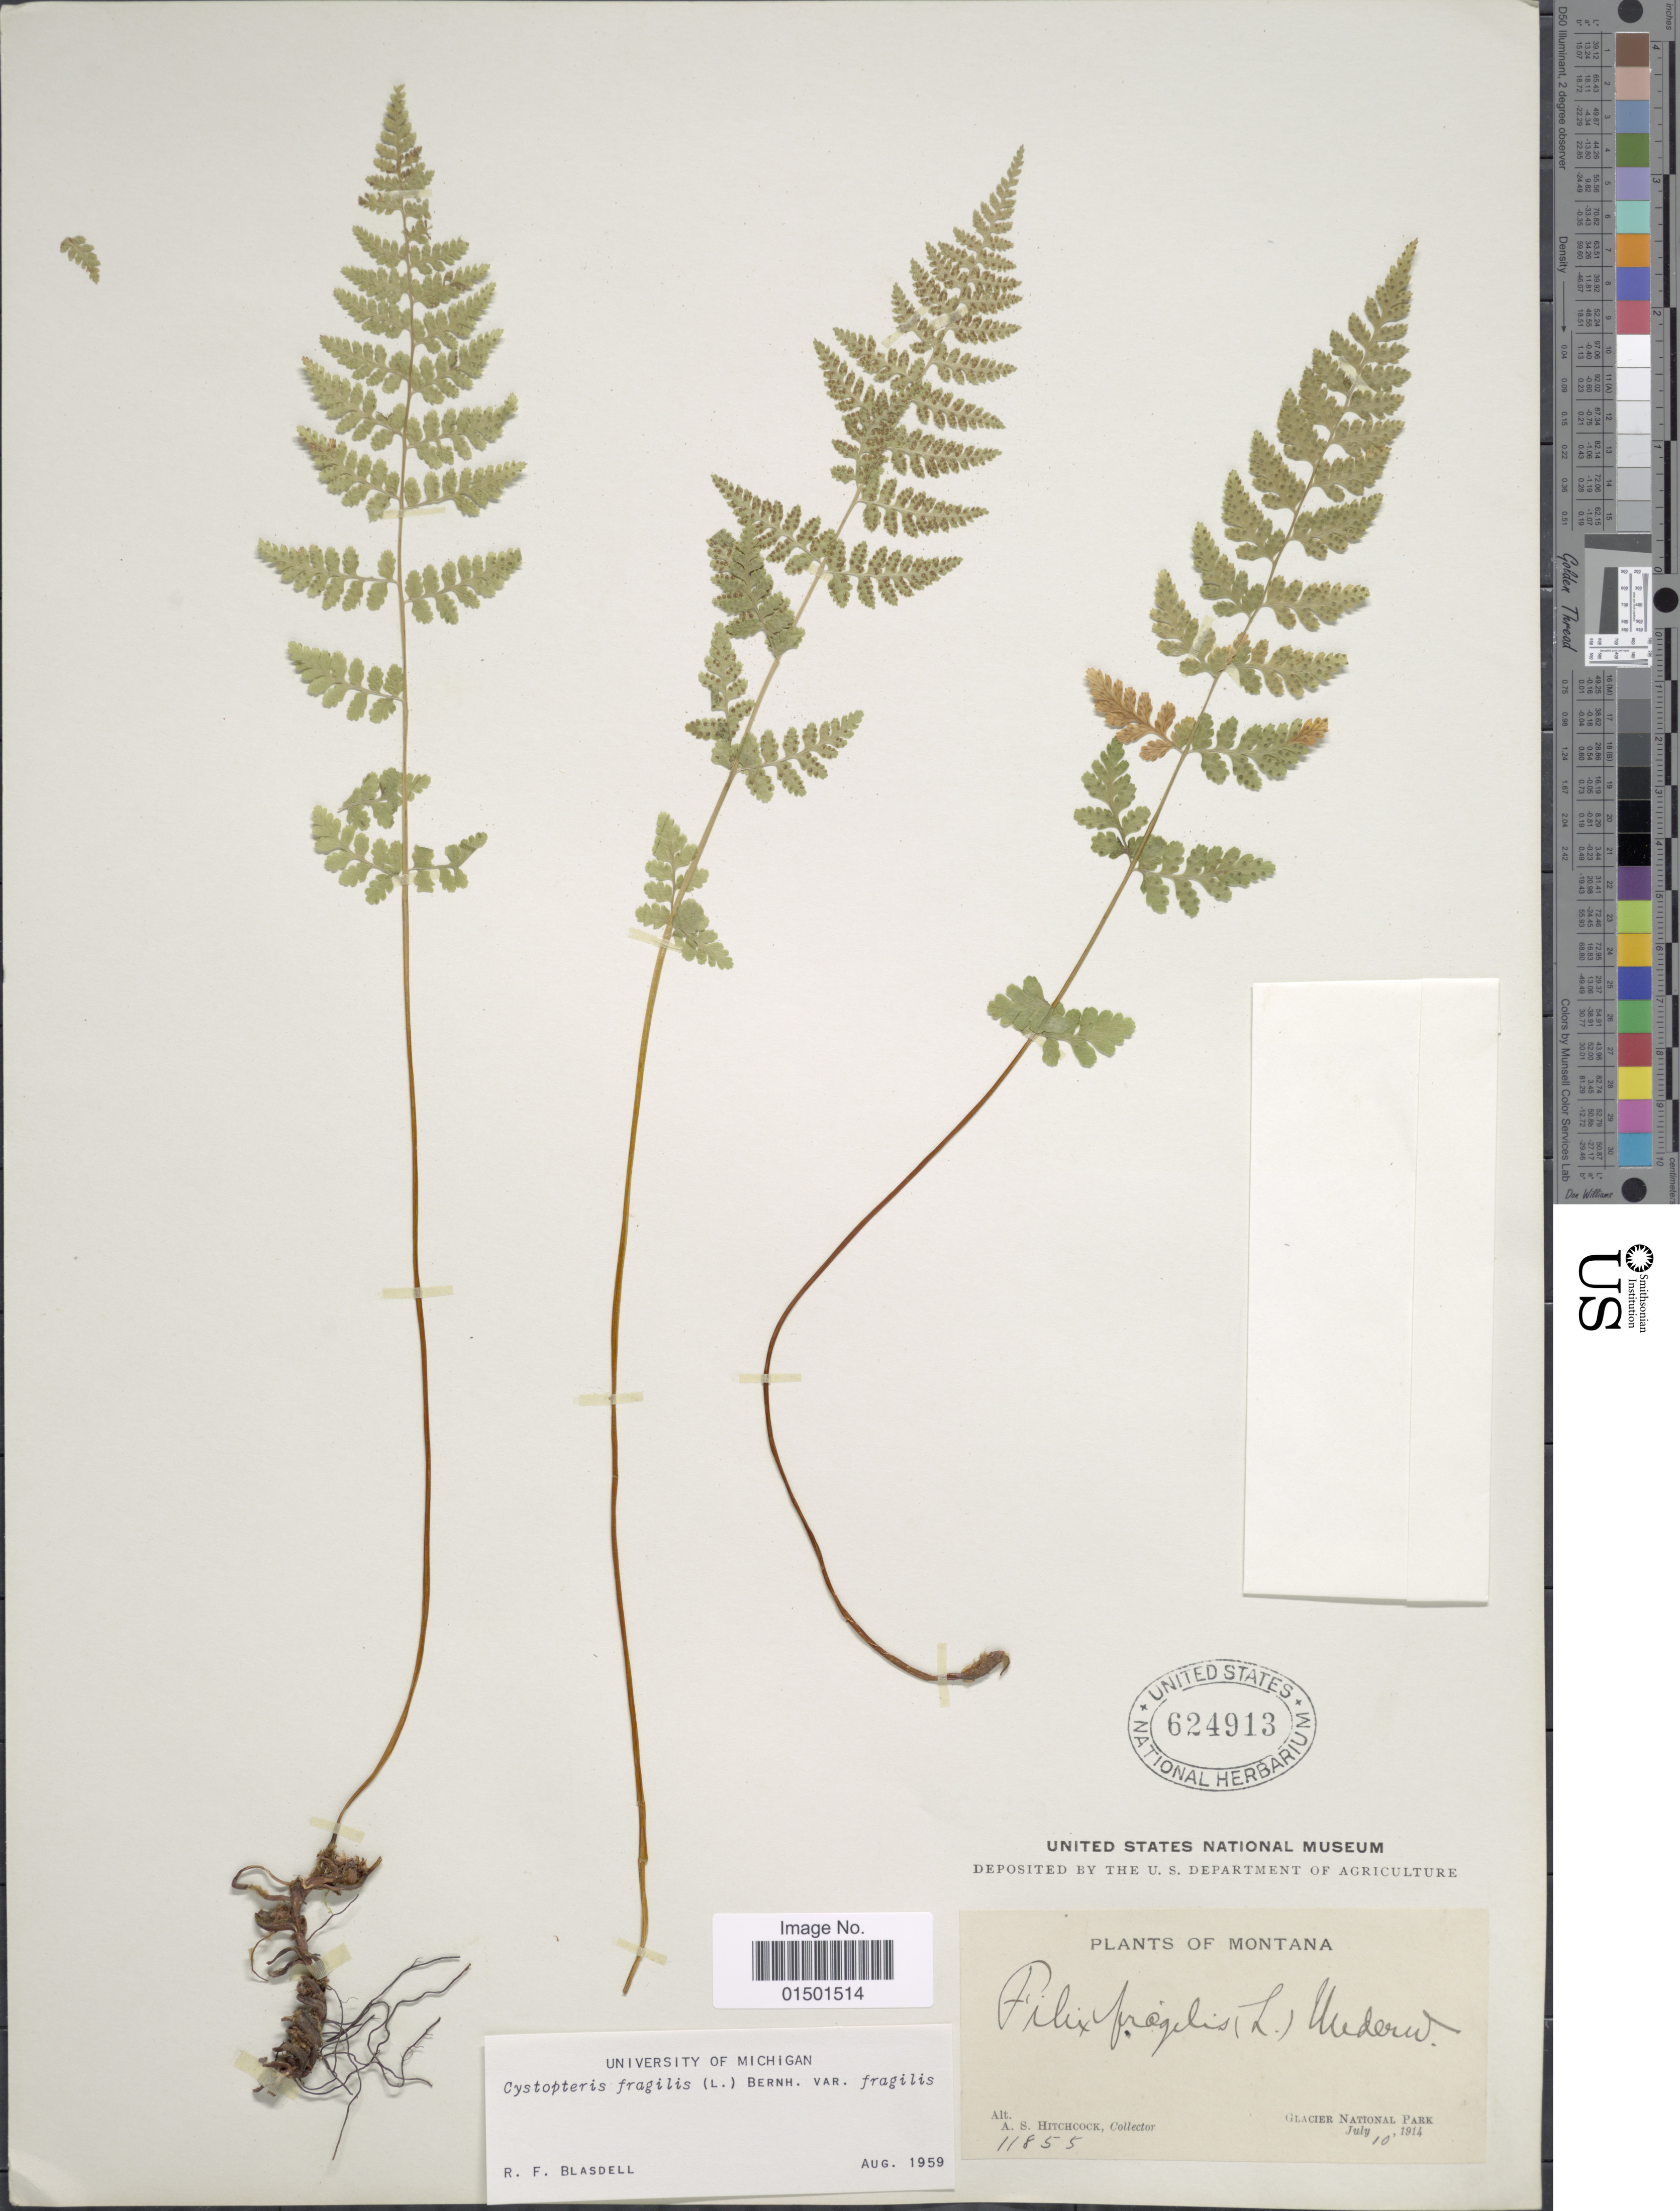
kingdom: Plantae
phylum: Tracheophyta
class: Polypodiopsida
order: Polypodiales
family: Cystopteridaceae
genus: Cystopteris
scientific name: Cystopteris fragilis var. fragilis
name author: (L.) Bernh.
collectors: A. S. Hitchcock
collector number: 11855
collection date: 1914-07-10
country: United States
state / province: Montana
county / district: Flathead / Glacier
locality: Glacier National Park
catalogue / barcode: US 624913